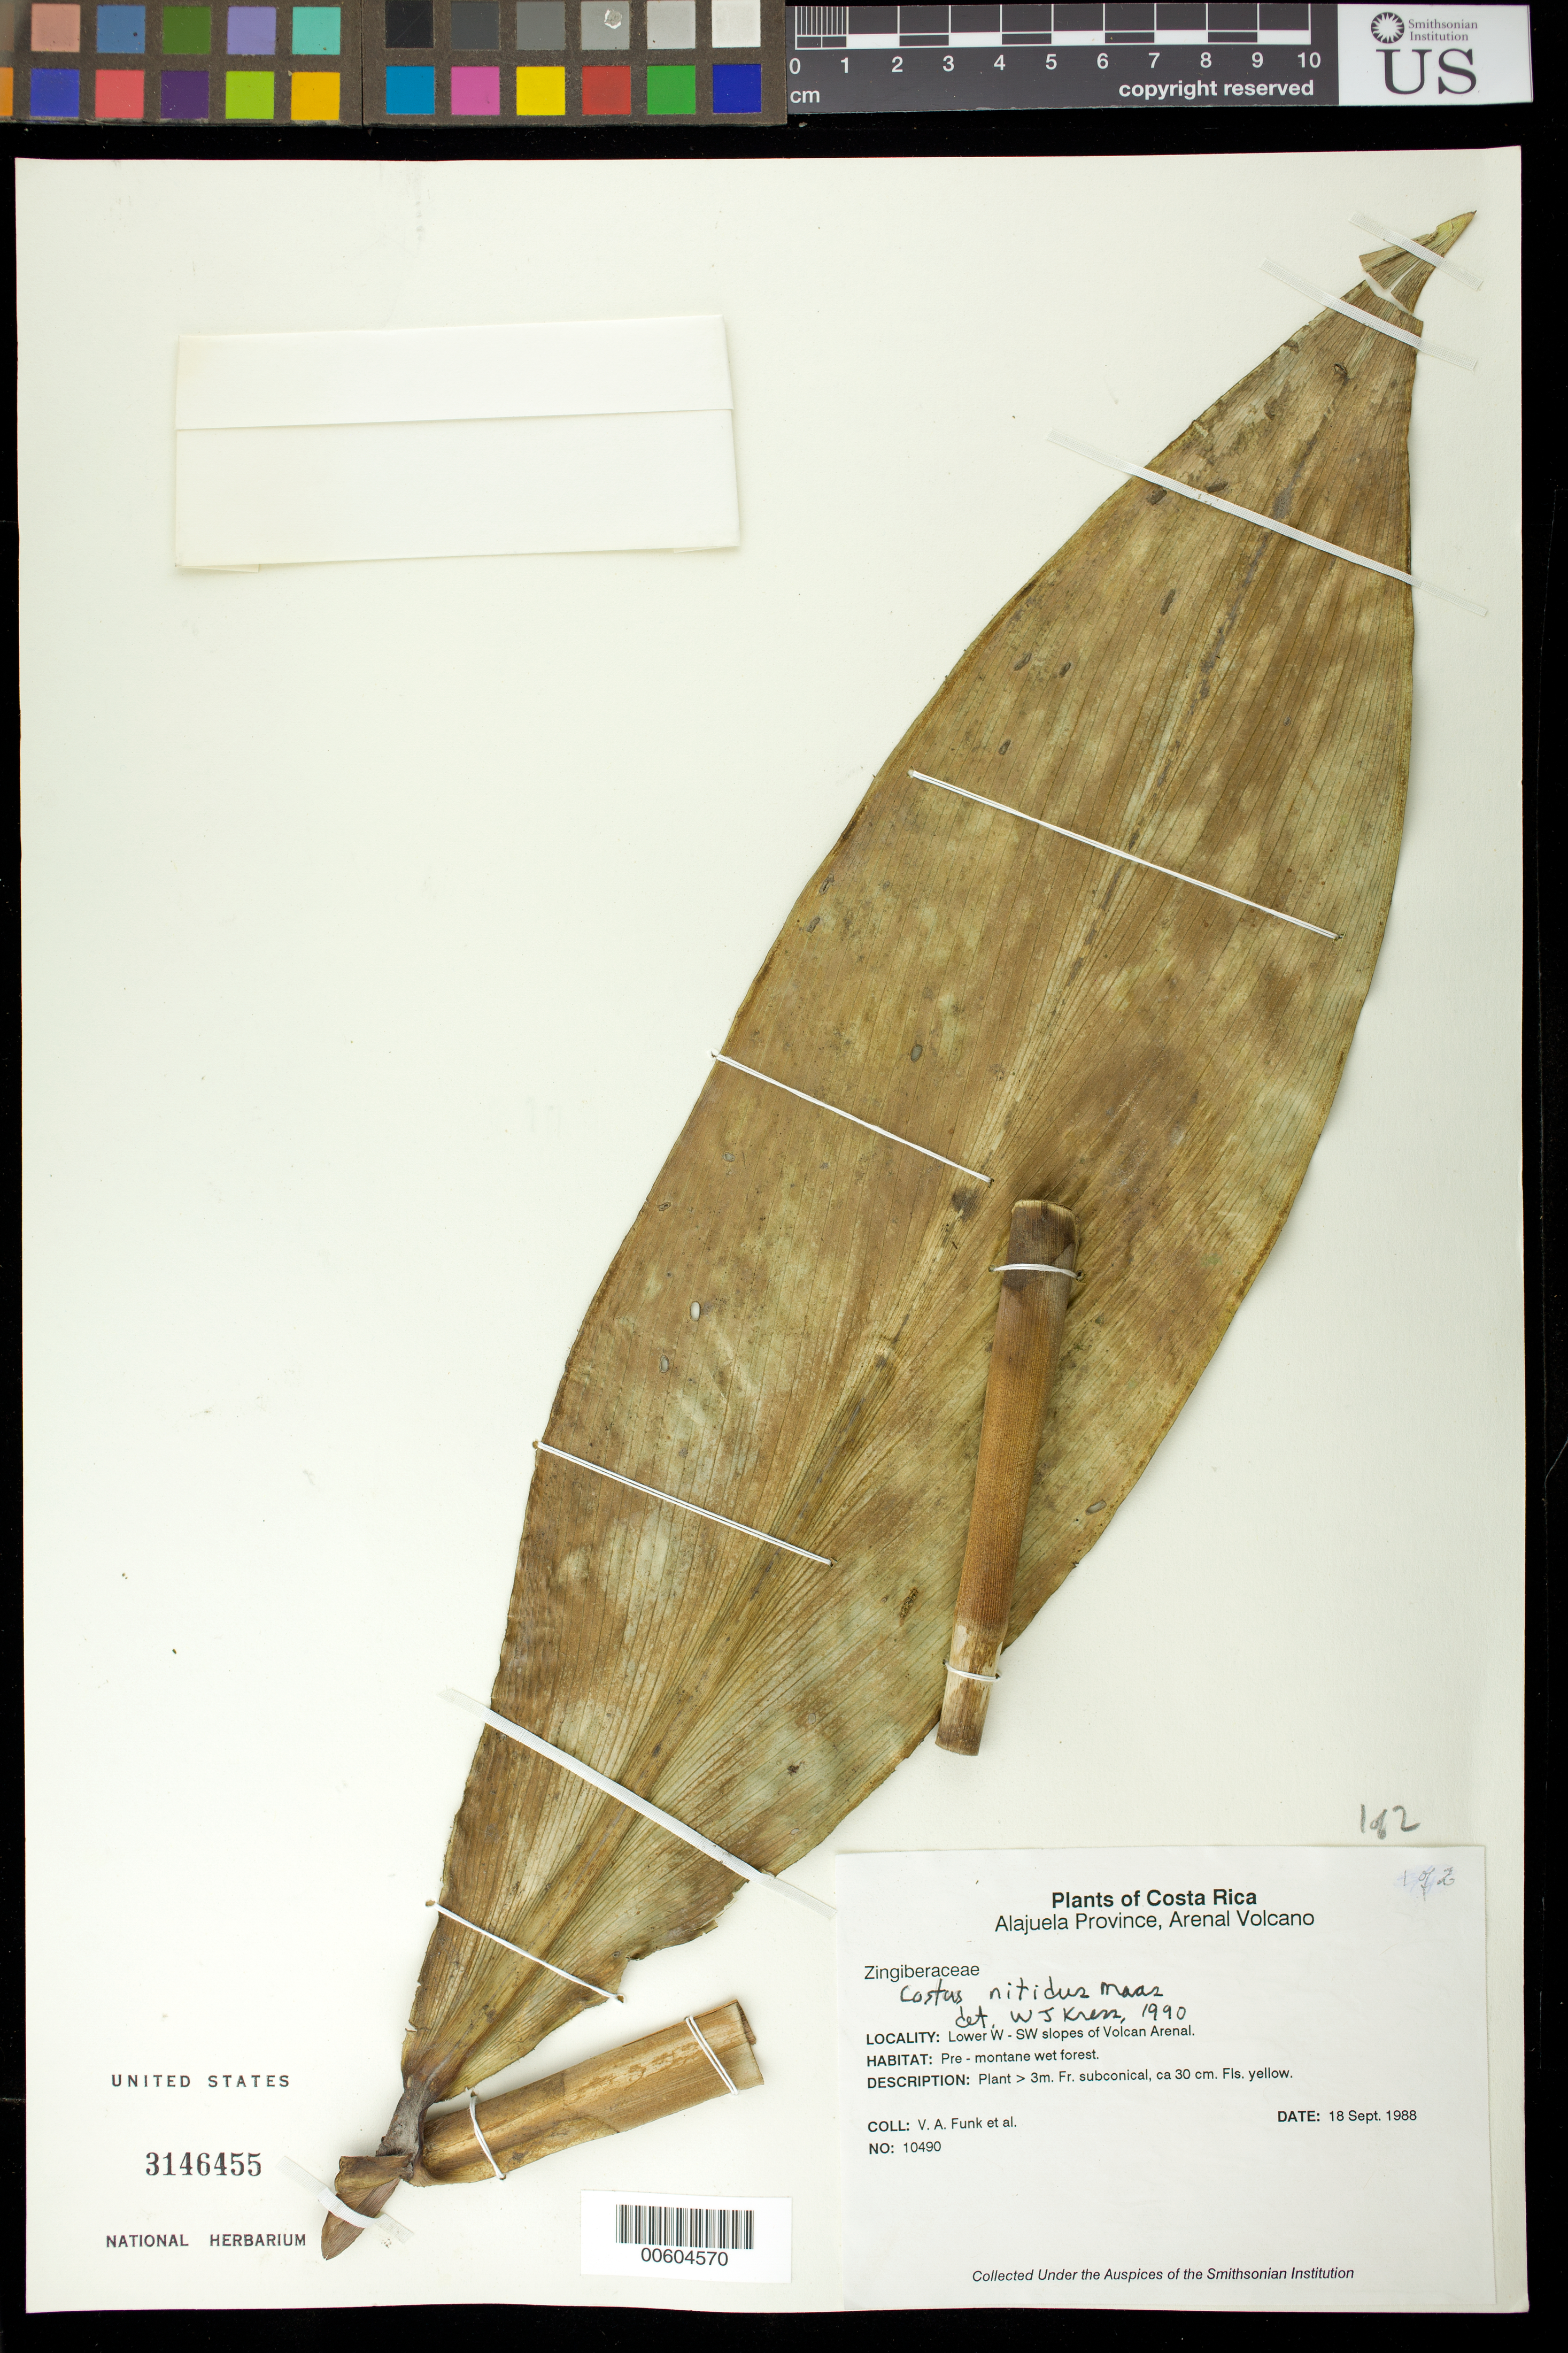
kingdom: Plantae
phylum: Tracheophyta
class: Liliopsida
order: Zingiberales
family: Costaceae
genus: Costus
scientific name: Costus nitidus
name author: Maas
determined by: Kress, W. J., (US), Smithsonian Institution - National Museum of Natural History (UNITED STATES)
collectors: V. Funk & et al.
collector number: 10490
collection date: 1988-09-18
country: Costa Rica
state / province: Alajuela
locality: Lower W - SW slopes of Volcan Arenal.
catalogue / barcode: US 3146455